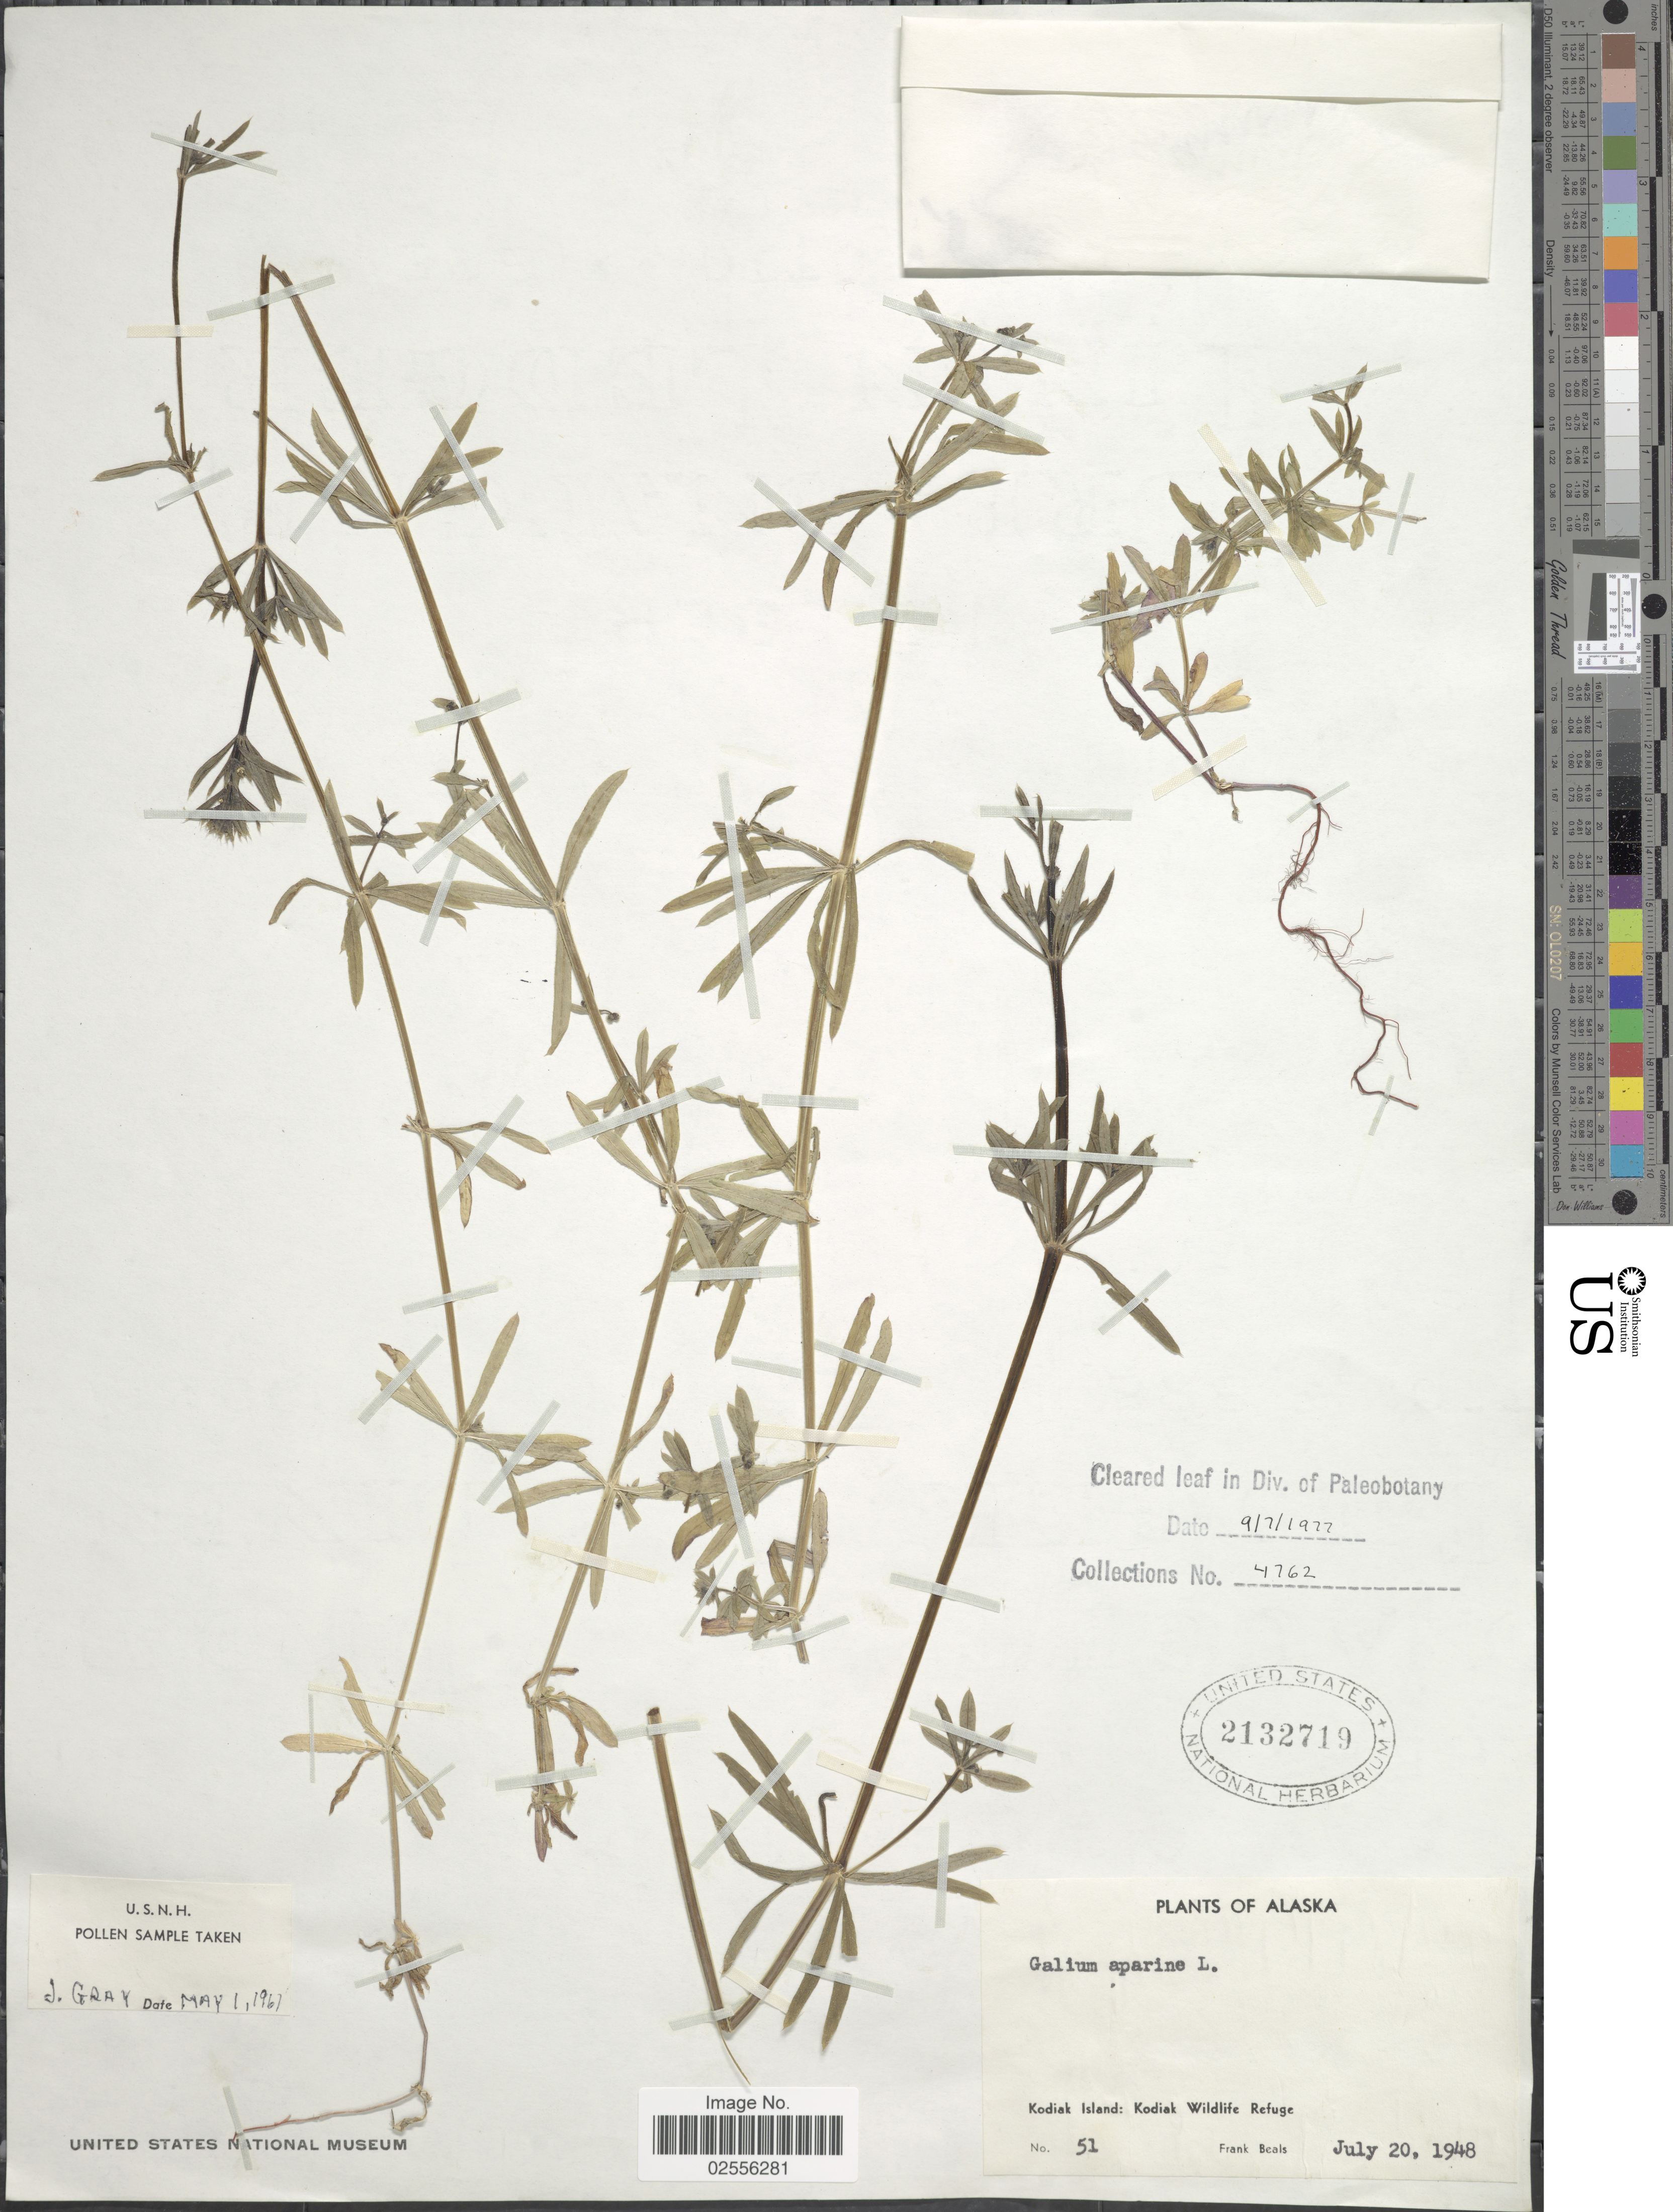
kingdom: Plantae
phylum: Tracheophyta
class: Magnoliopsida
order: Gentianales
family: Rubiaceae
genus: Galium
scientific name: Galium aparine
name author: L.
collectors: F. Beals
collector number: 51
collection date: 1948-07-20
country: United States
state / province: Alaska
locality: Kodiak Island: Kodiak Wildlife Refuge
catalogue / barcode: US 2132719